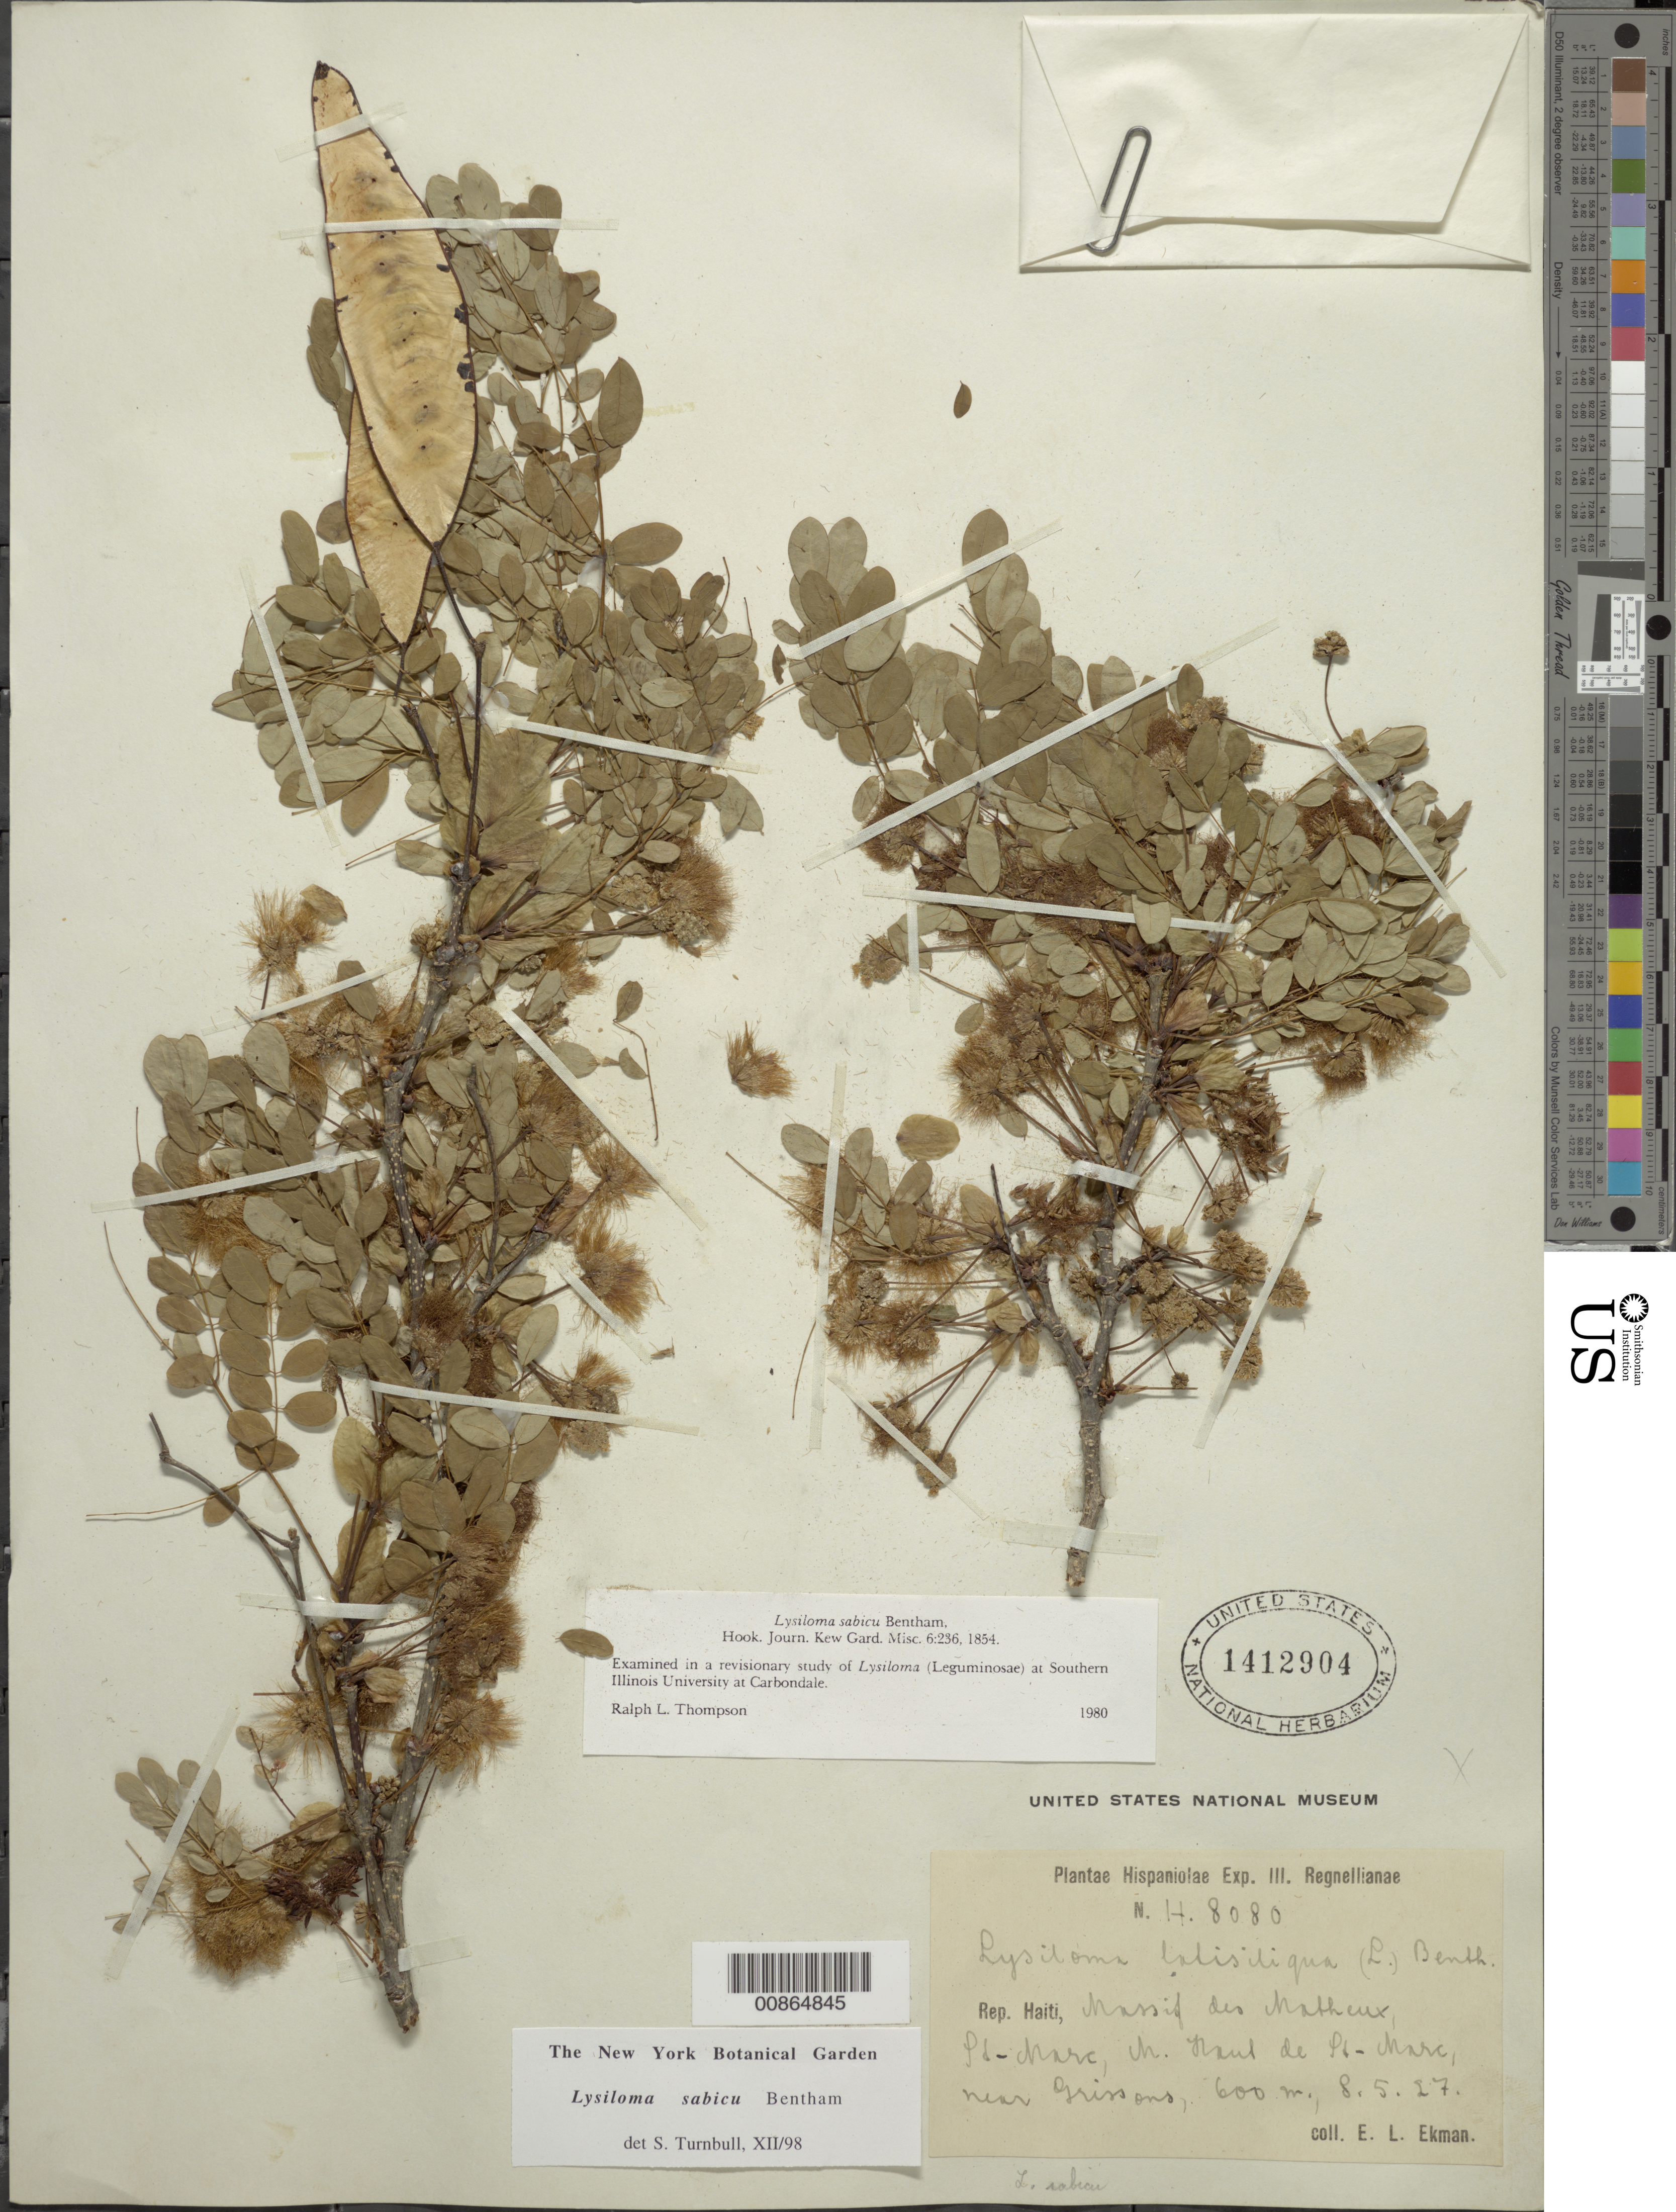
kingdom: Plantae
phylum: Tracheophyta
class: Magnoliopsida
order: Fabales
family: Fabaceae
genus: Lysiloma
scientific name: Lysiloma sabicu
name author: Benth.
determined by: Turnbull, S.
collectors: E. L. Ekman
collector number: H 8080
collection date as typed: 08 May 1927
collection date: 1927-05-08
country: Haiti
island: Hispaniola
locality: Massif des Matheux, St-Marc, M. Haut de St-Marc, near Grissons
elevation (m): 600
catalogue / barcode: US 1412904